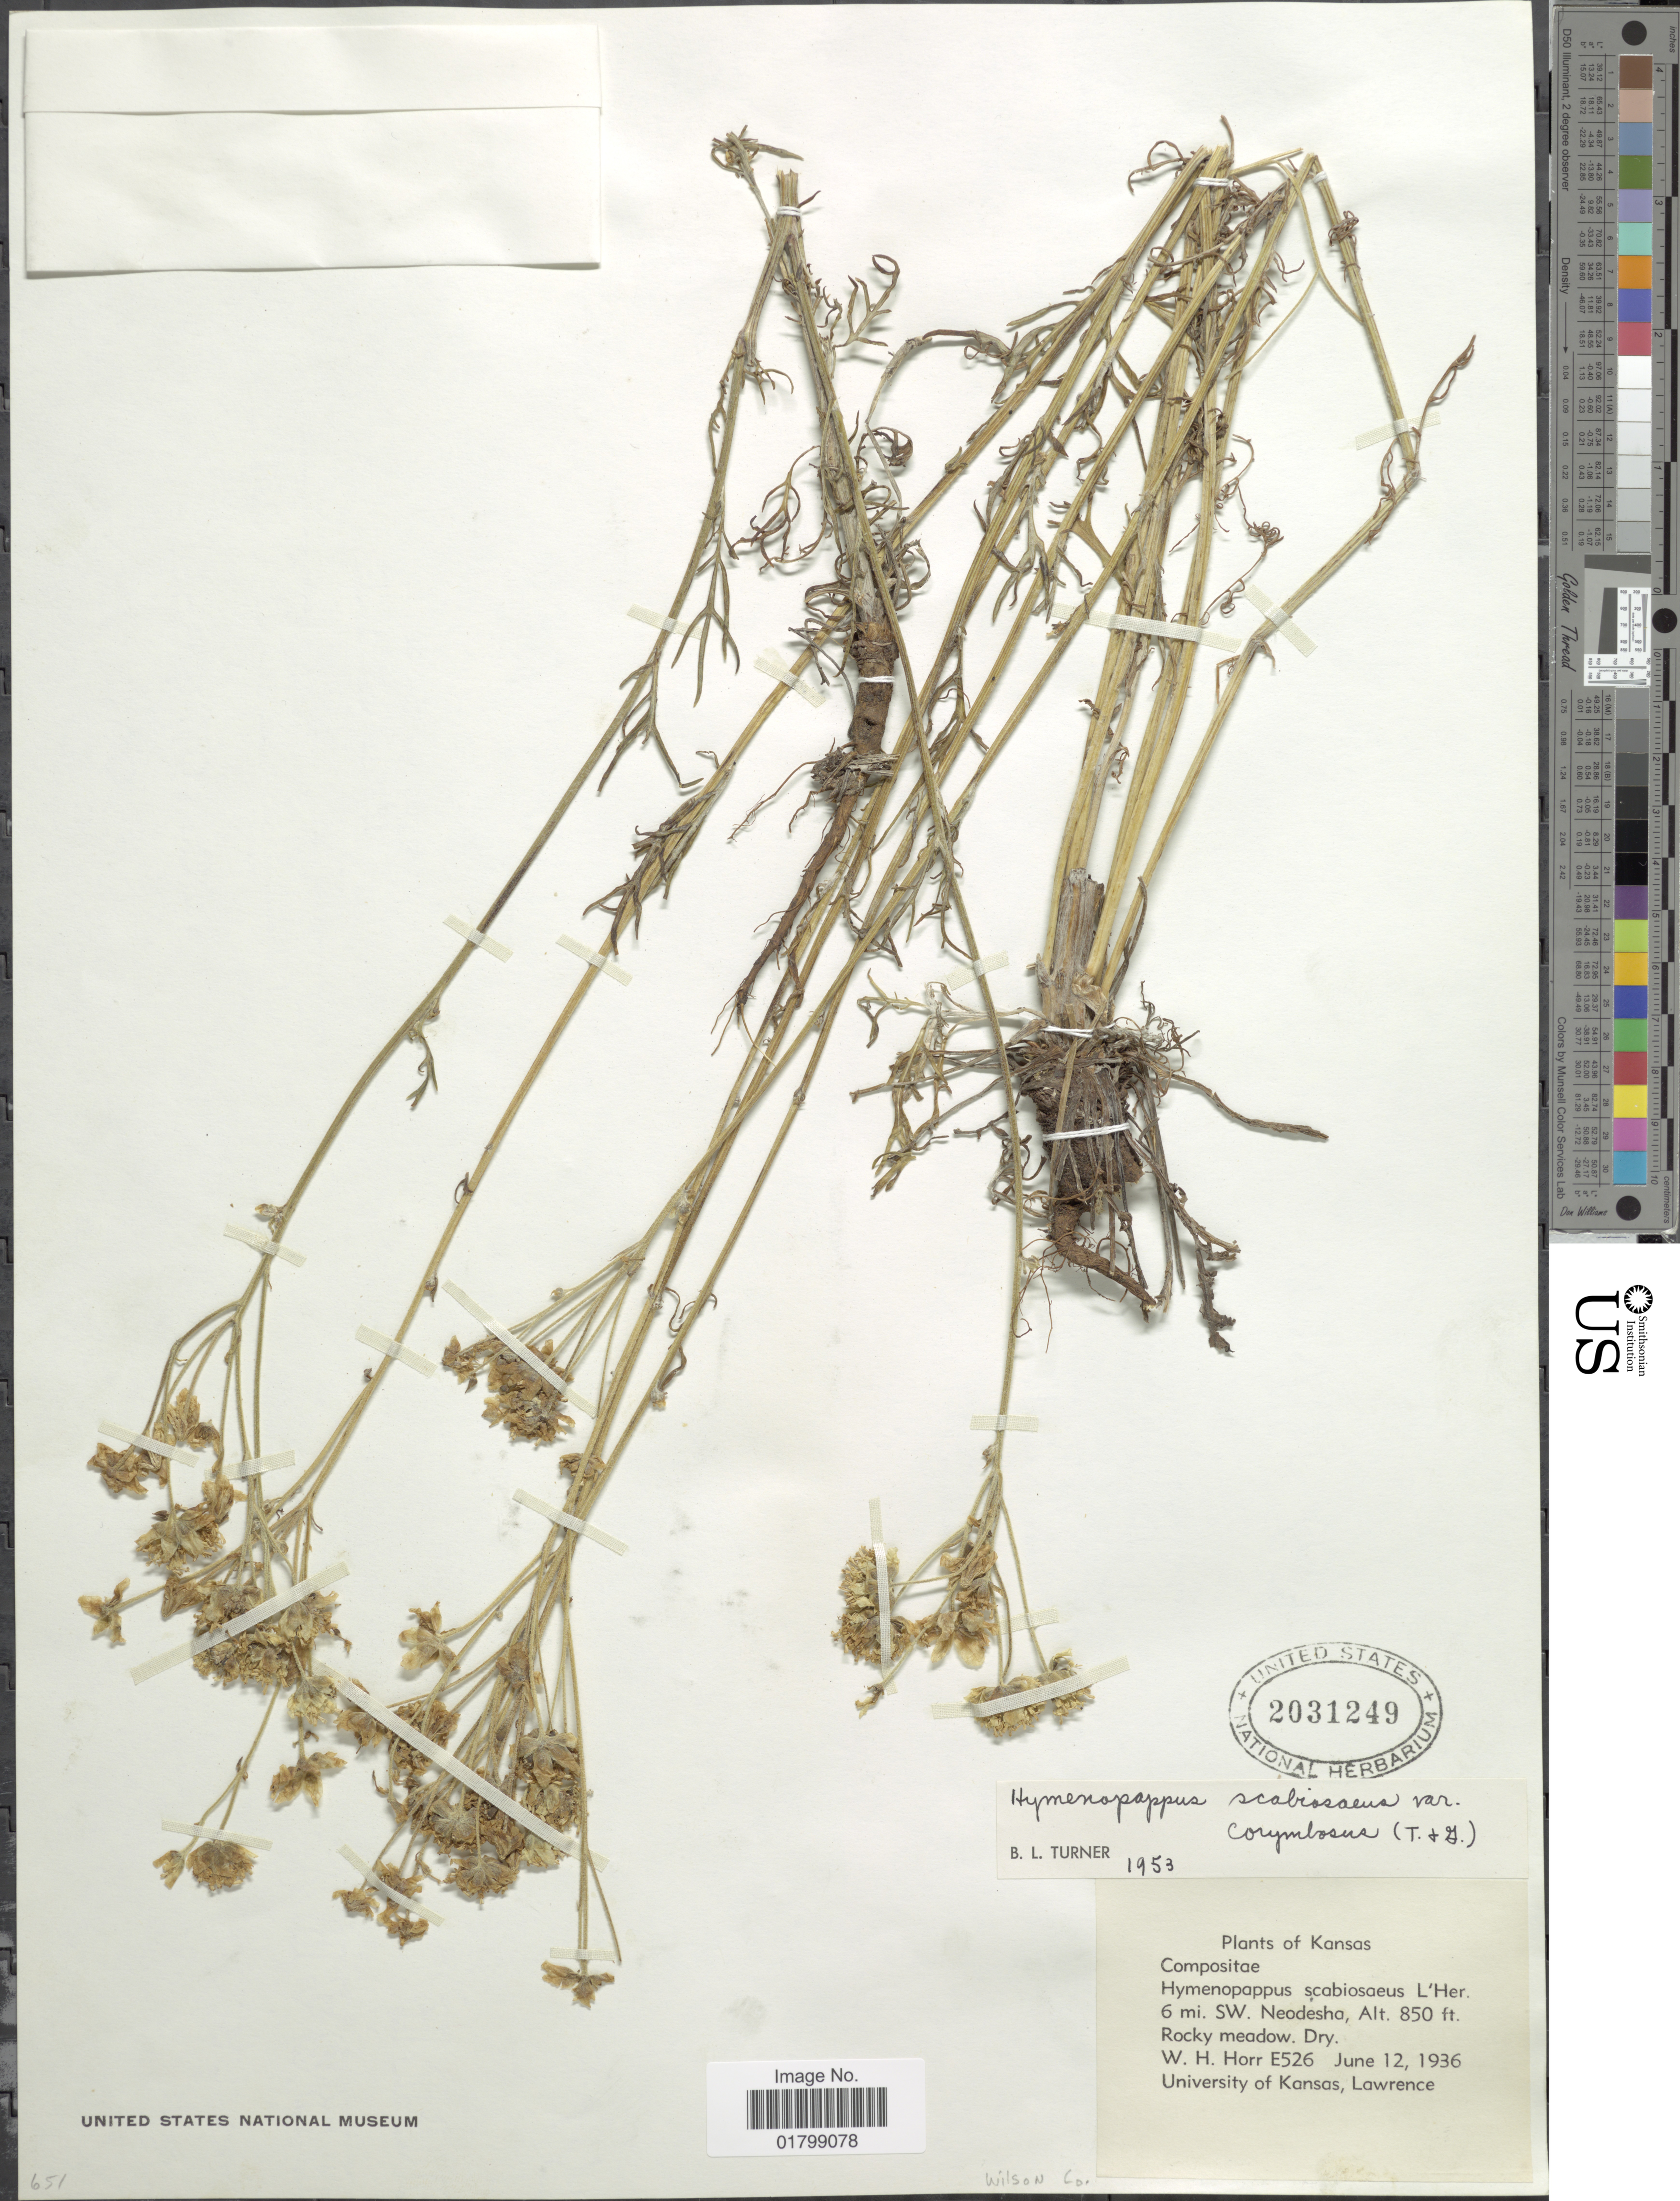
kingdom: Plantae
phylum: Tracheophyta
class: Magnoliopsida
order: Asterales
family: Asteraceae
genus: Hymenopappus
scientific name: Hymenopappus scabiosaeus var. corymbosus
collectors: W. H. Horr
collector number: E526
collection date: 1936-06-12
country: United States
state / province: Kansas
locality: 6 mi. SW Neodesha, Wilson Co.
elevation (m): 259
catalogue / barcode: US 2031249